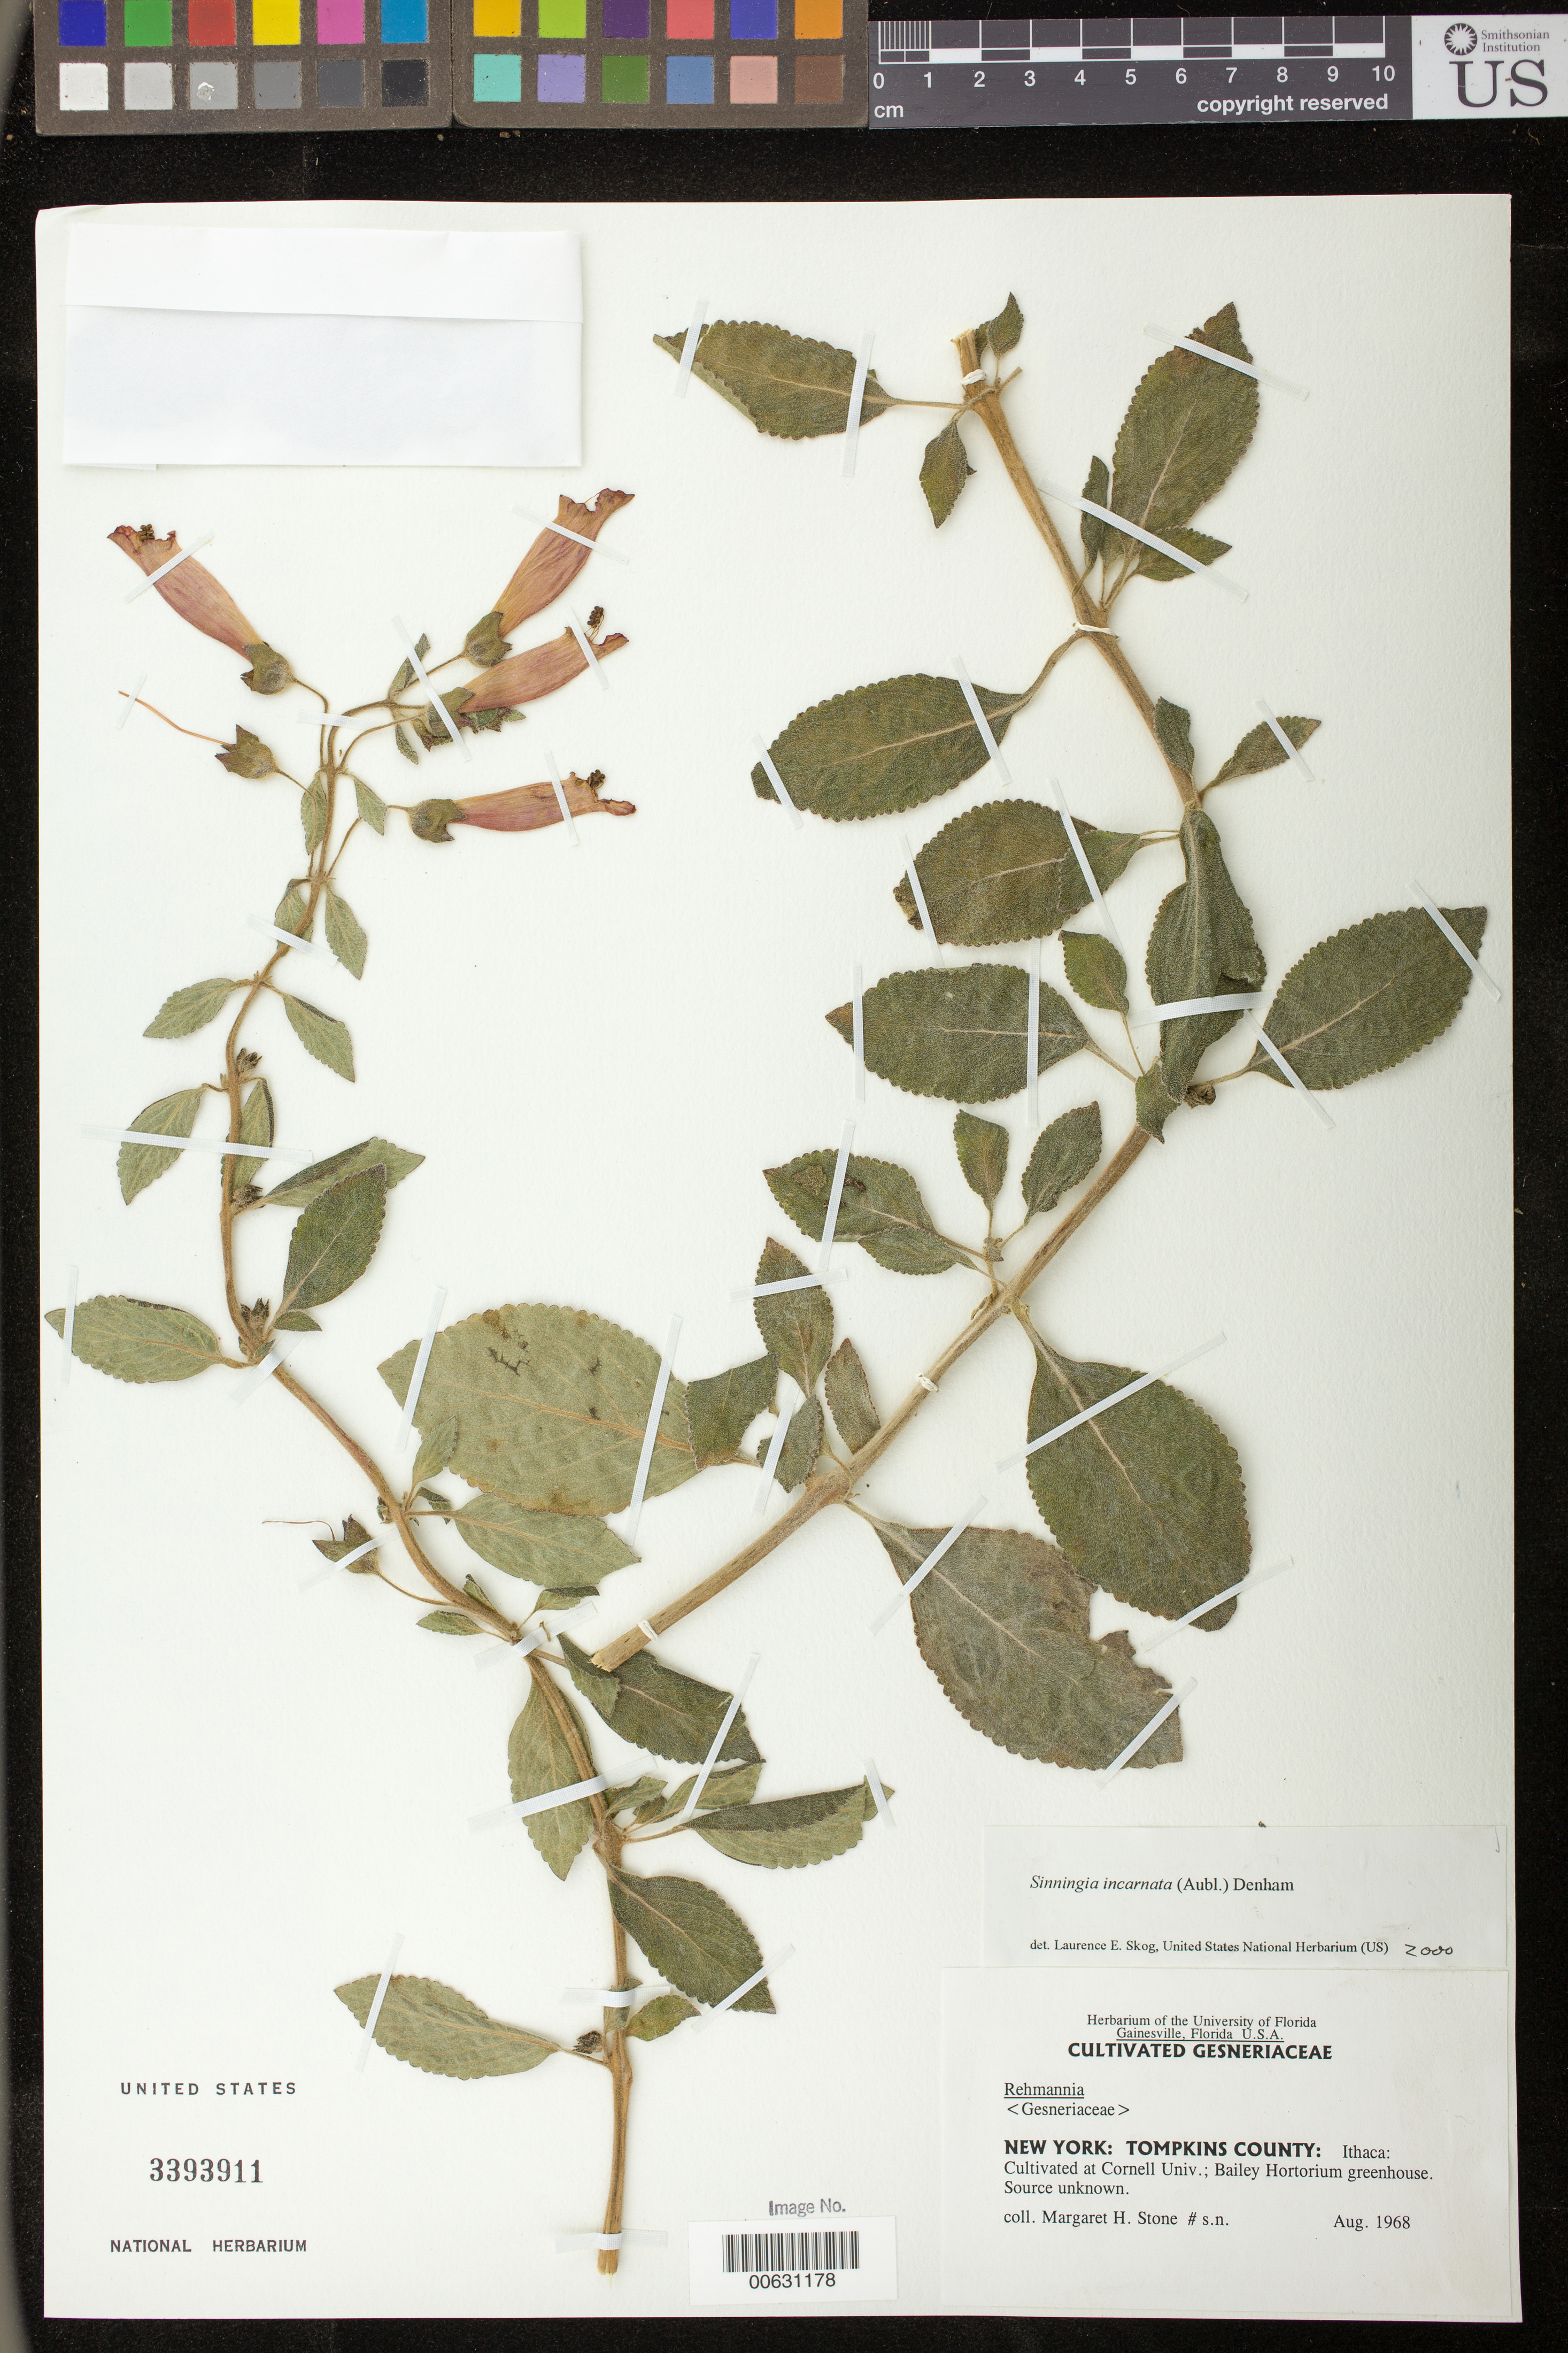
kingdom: Plantae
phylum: Tracheophyta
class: Magnoliopsida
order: Lamiales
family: Gesneriaceae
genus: Sinningia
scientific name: Sinningia incarnata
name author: (Aubl.) D.L. Denham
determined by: Skog, Laurence E.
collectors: M. Stone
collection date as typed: Aug 1968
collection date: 1968-08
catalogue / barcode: US 3393911